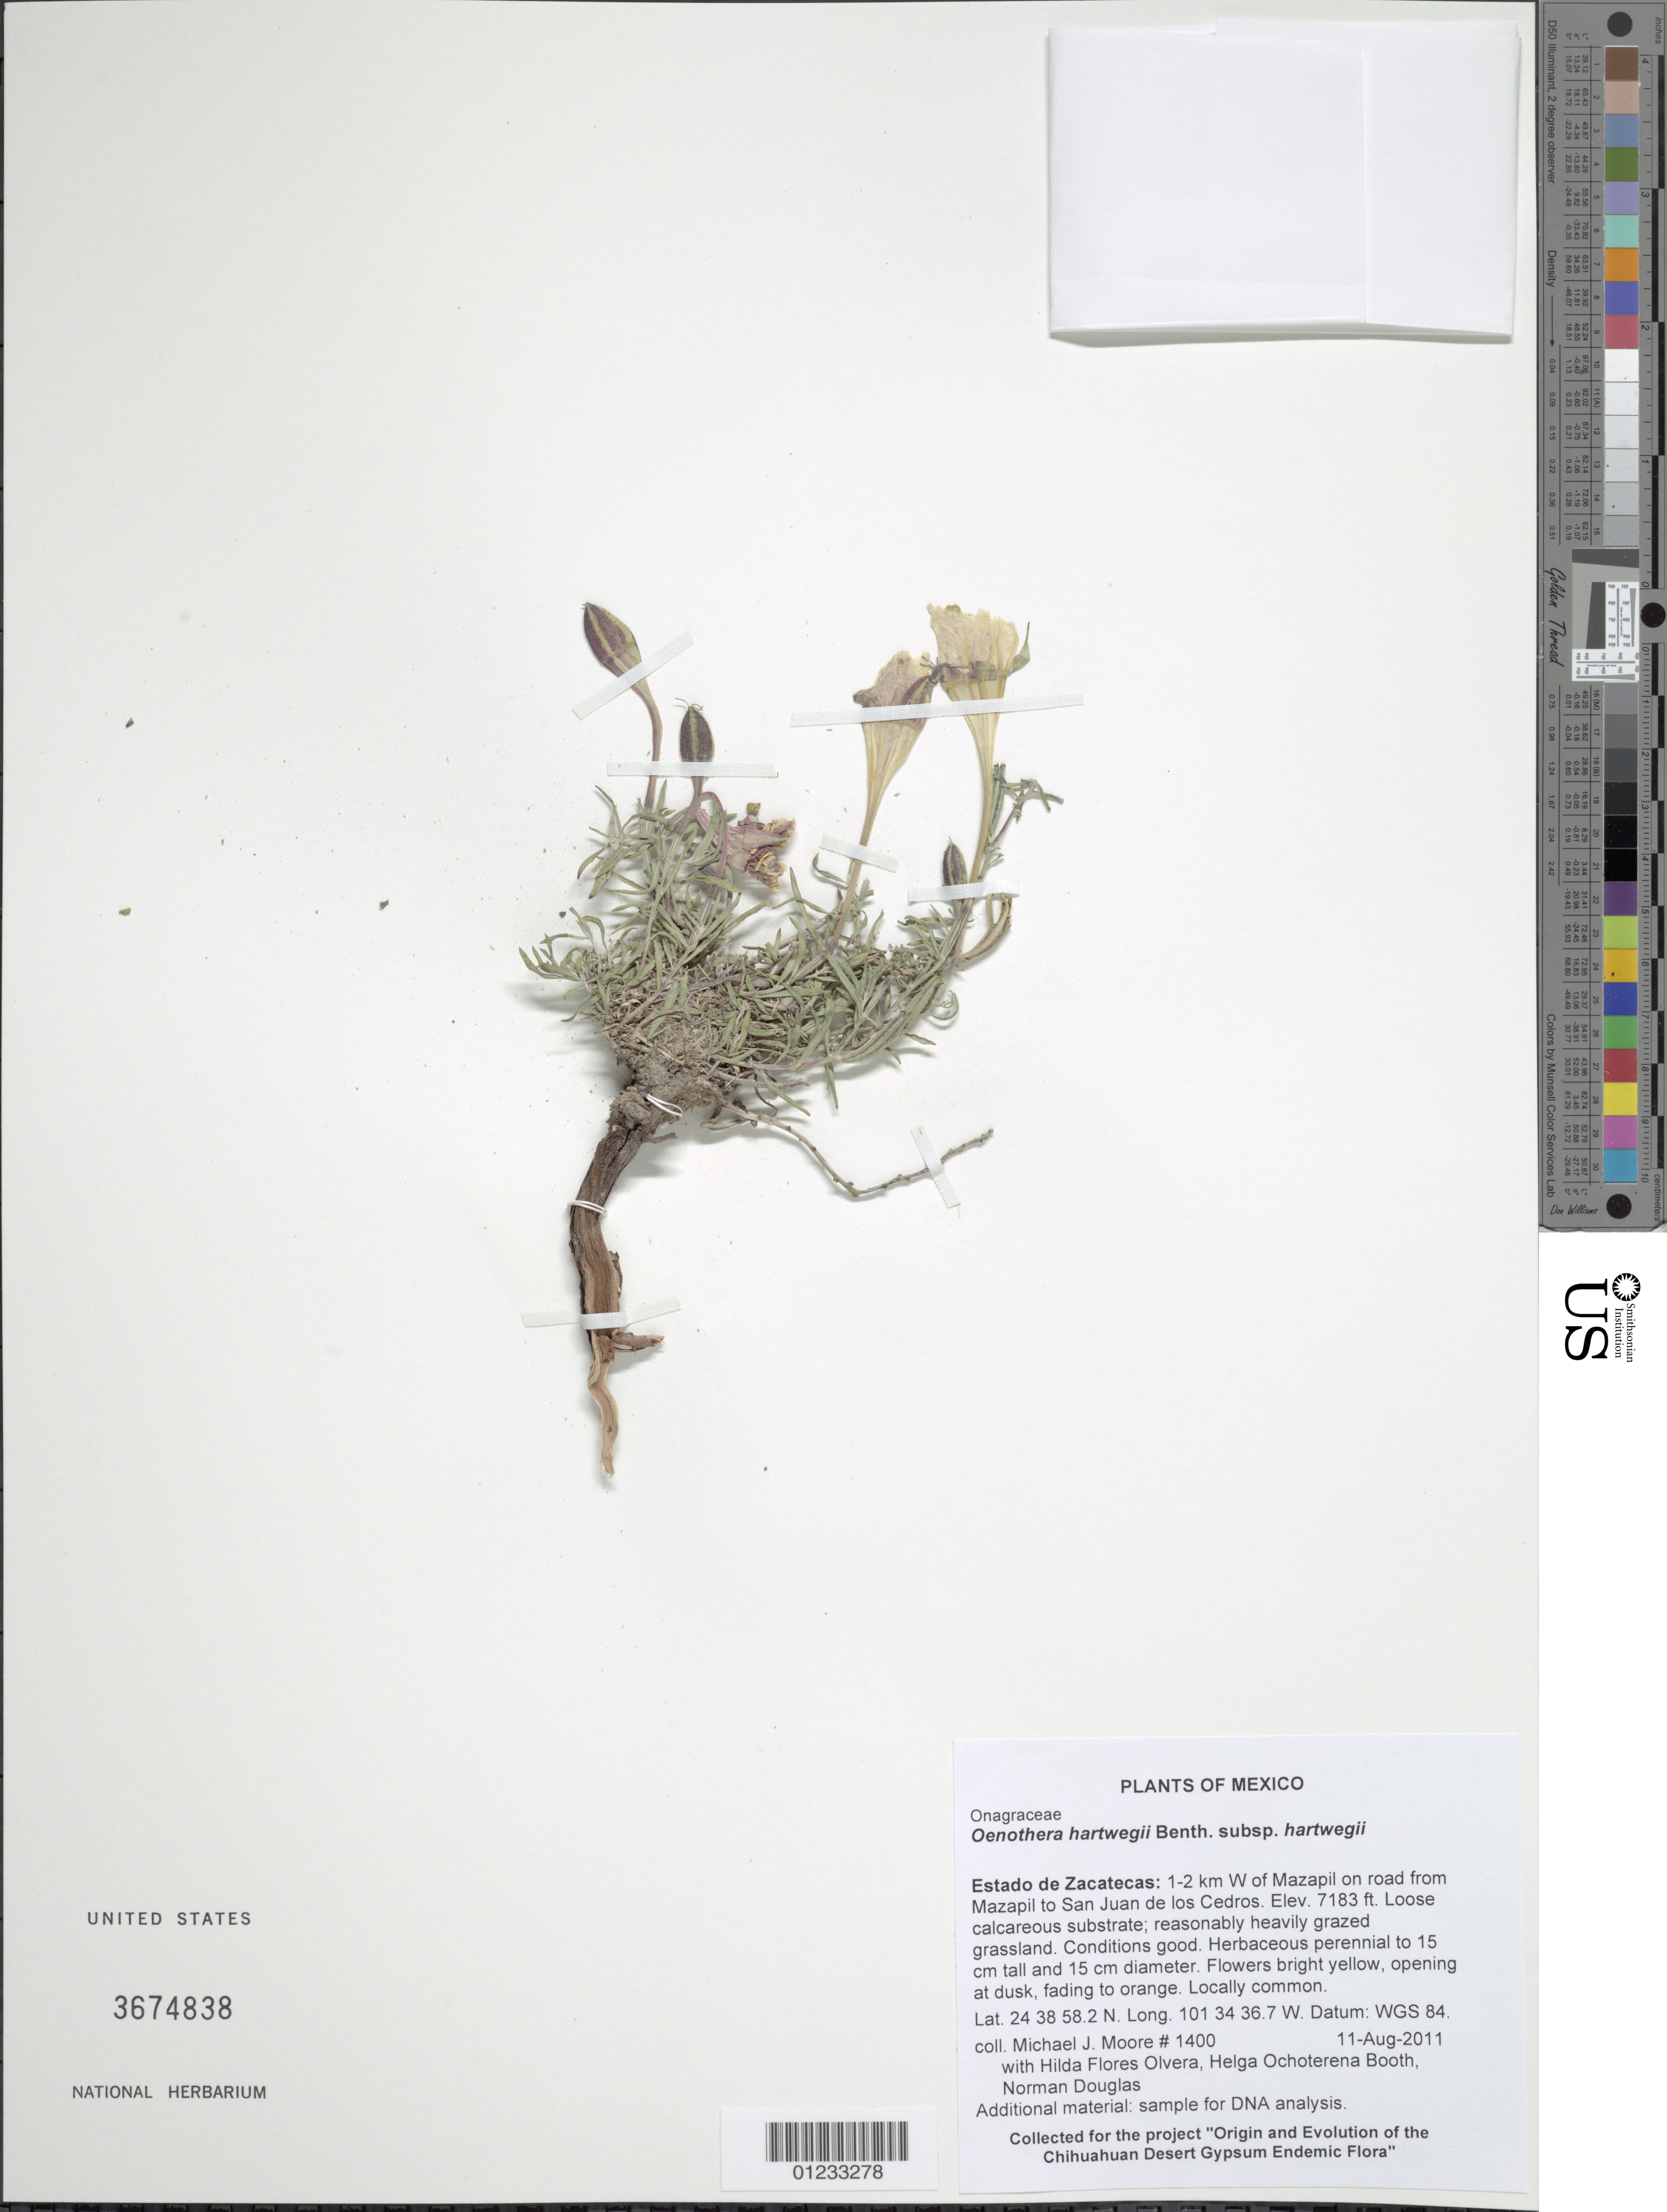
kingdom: Plantae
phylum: Tracheophyta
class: Magnoliopsida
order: Myrtales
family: Onagraceae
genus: Oenothera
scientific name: Oenothera hartwegii subsp. hartwegii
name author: Benth.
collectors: M. J. Moore, H. Flores Olvera, H. Ochoterena-Booth & N. Douglas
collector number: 1400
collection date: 2007-08-10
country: Mexico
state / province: Zacatecas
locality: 1-2 km W of Mazapil on road from Mazapil to San Juan de los Cedros.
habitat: Loose calcareous substrate; reasonably heavily grazed grassland. Conditions good.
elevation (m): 2189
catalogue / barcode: US 3674838